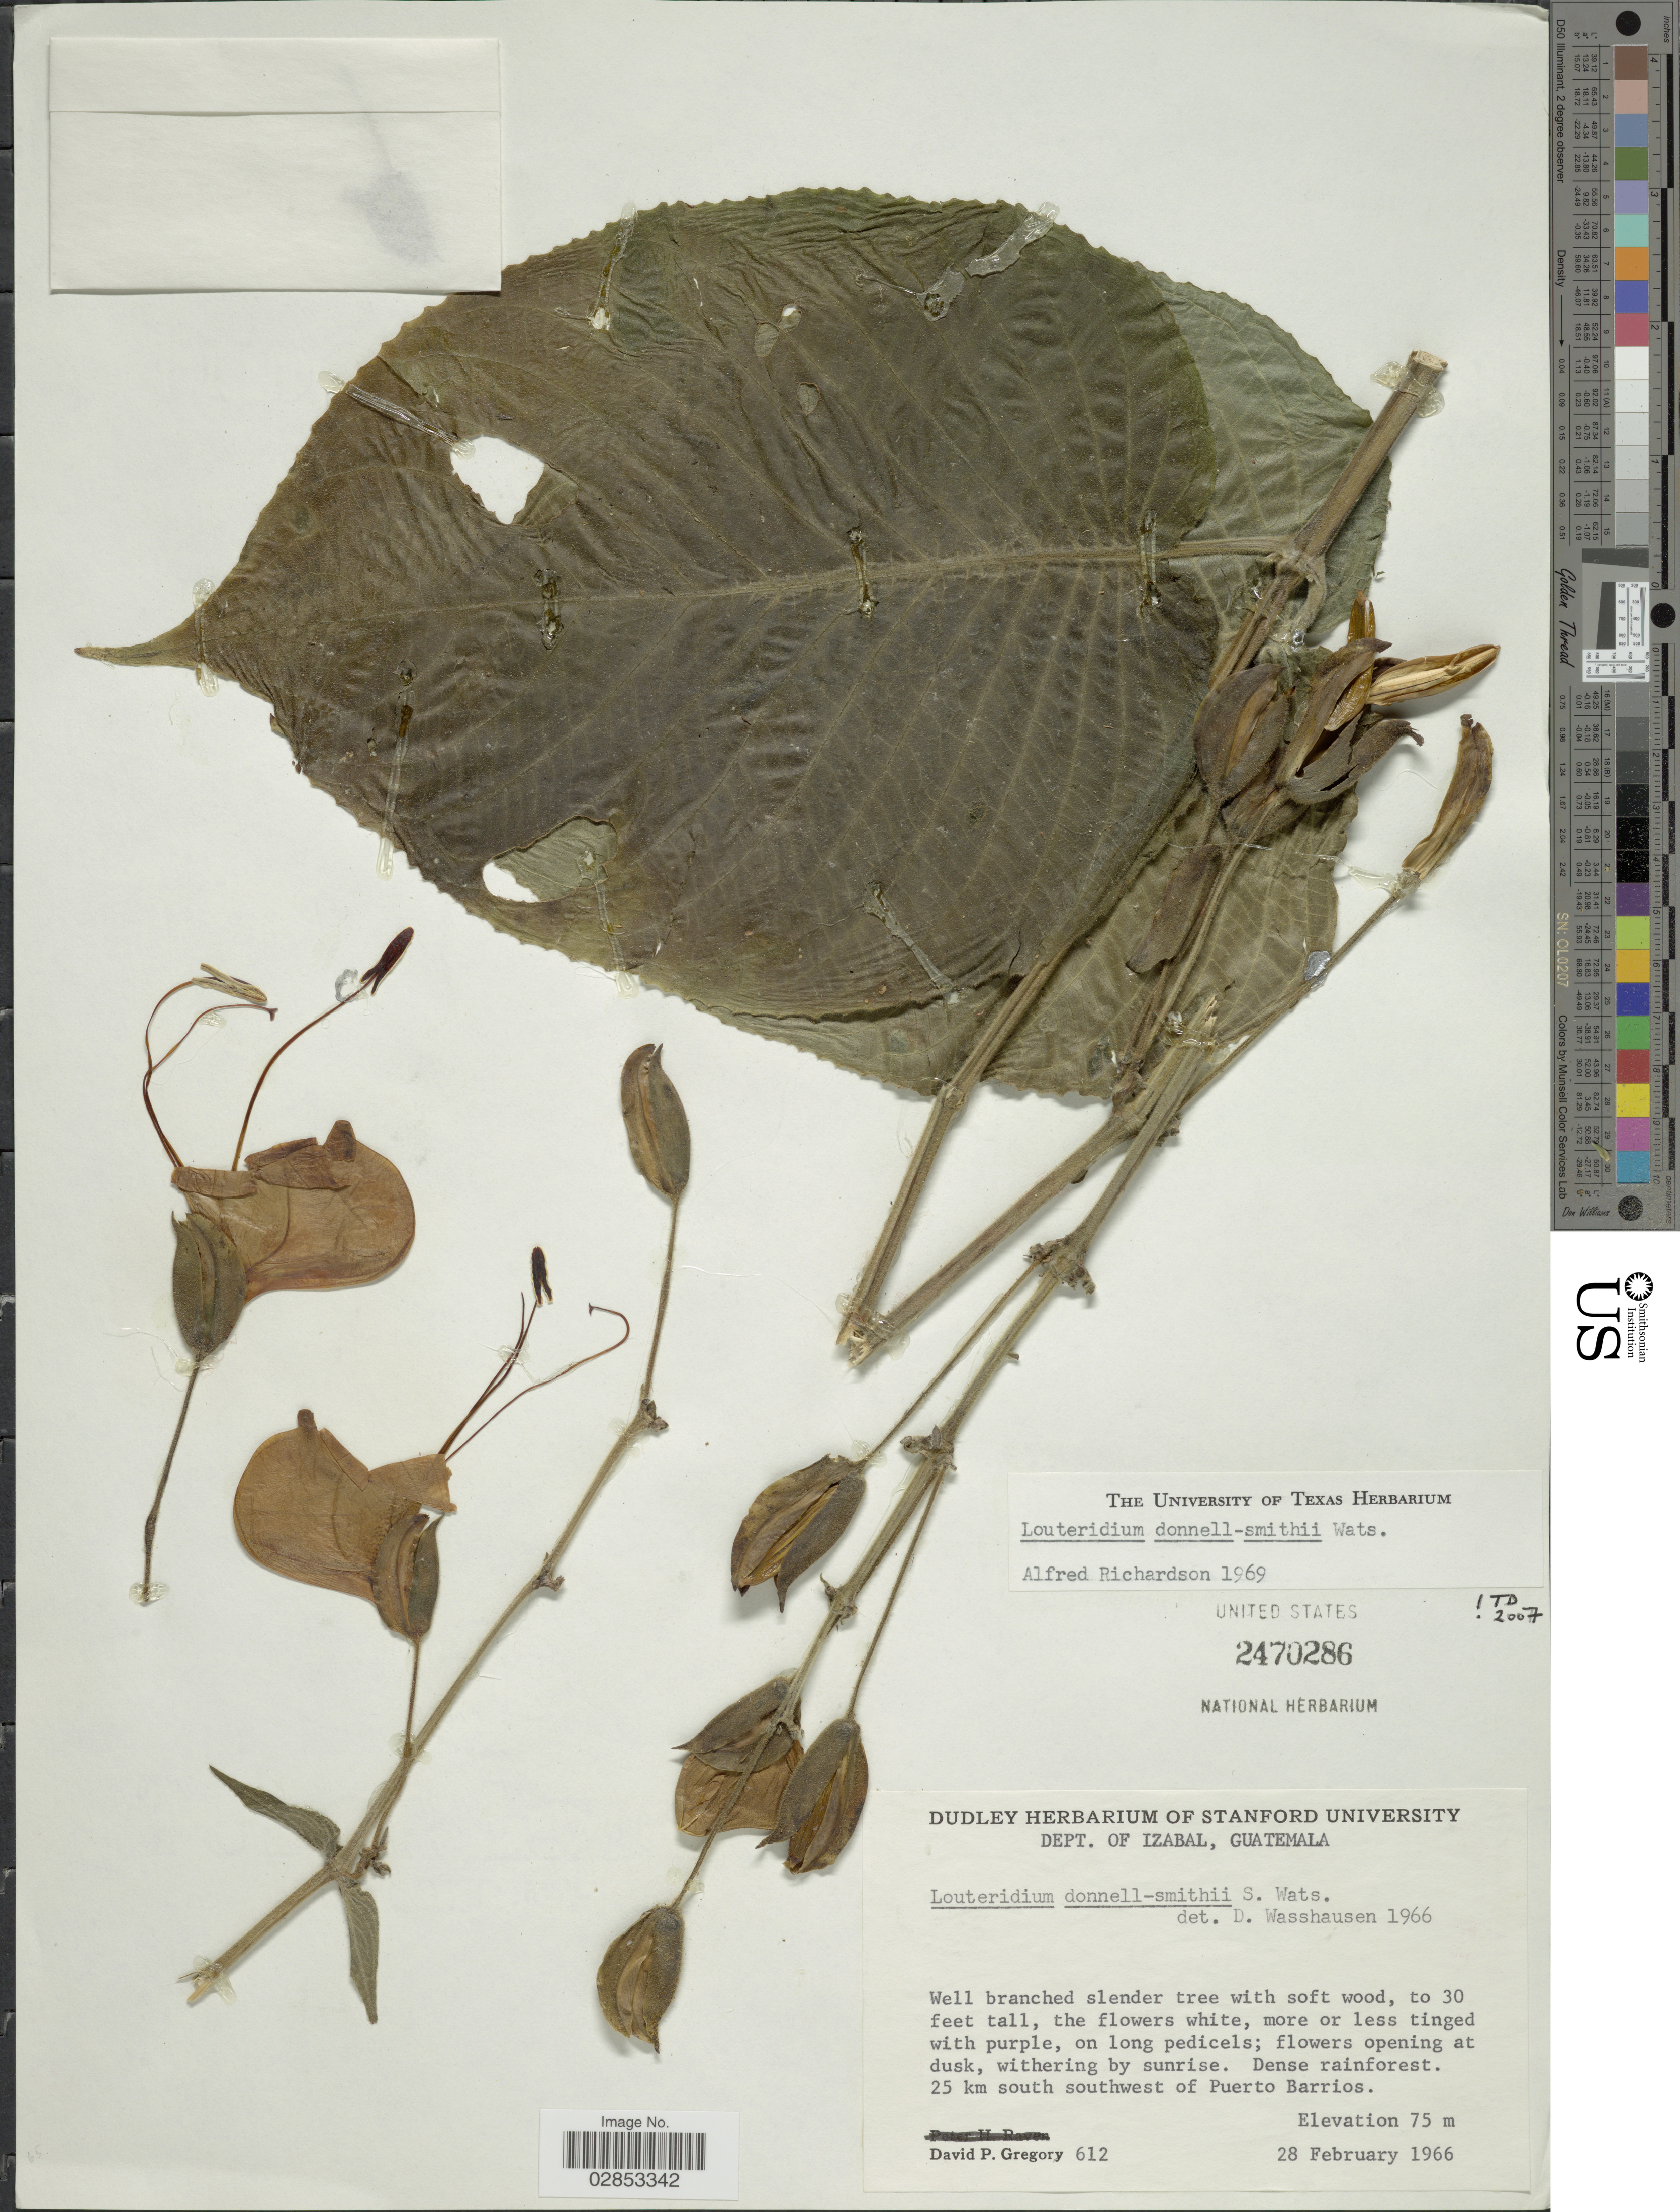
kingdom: Plantae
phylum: Tracheophyta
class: Magnoliopsida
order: Lamiales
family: Acanthaceae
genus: Louteridium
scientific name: Louteridium donnell-smithii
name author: S. Watson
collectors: D. Gregory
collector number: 612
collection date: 1966-02-28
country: Guatemala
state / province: Izabal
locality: Dept. of Izabal. Dense rainforest. 25 km south southwest of Puerto Barrios.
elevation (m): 75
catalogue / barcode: US 2470286